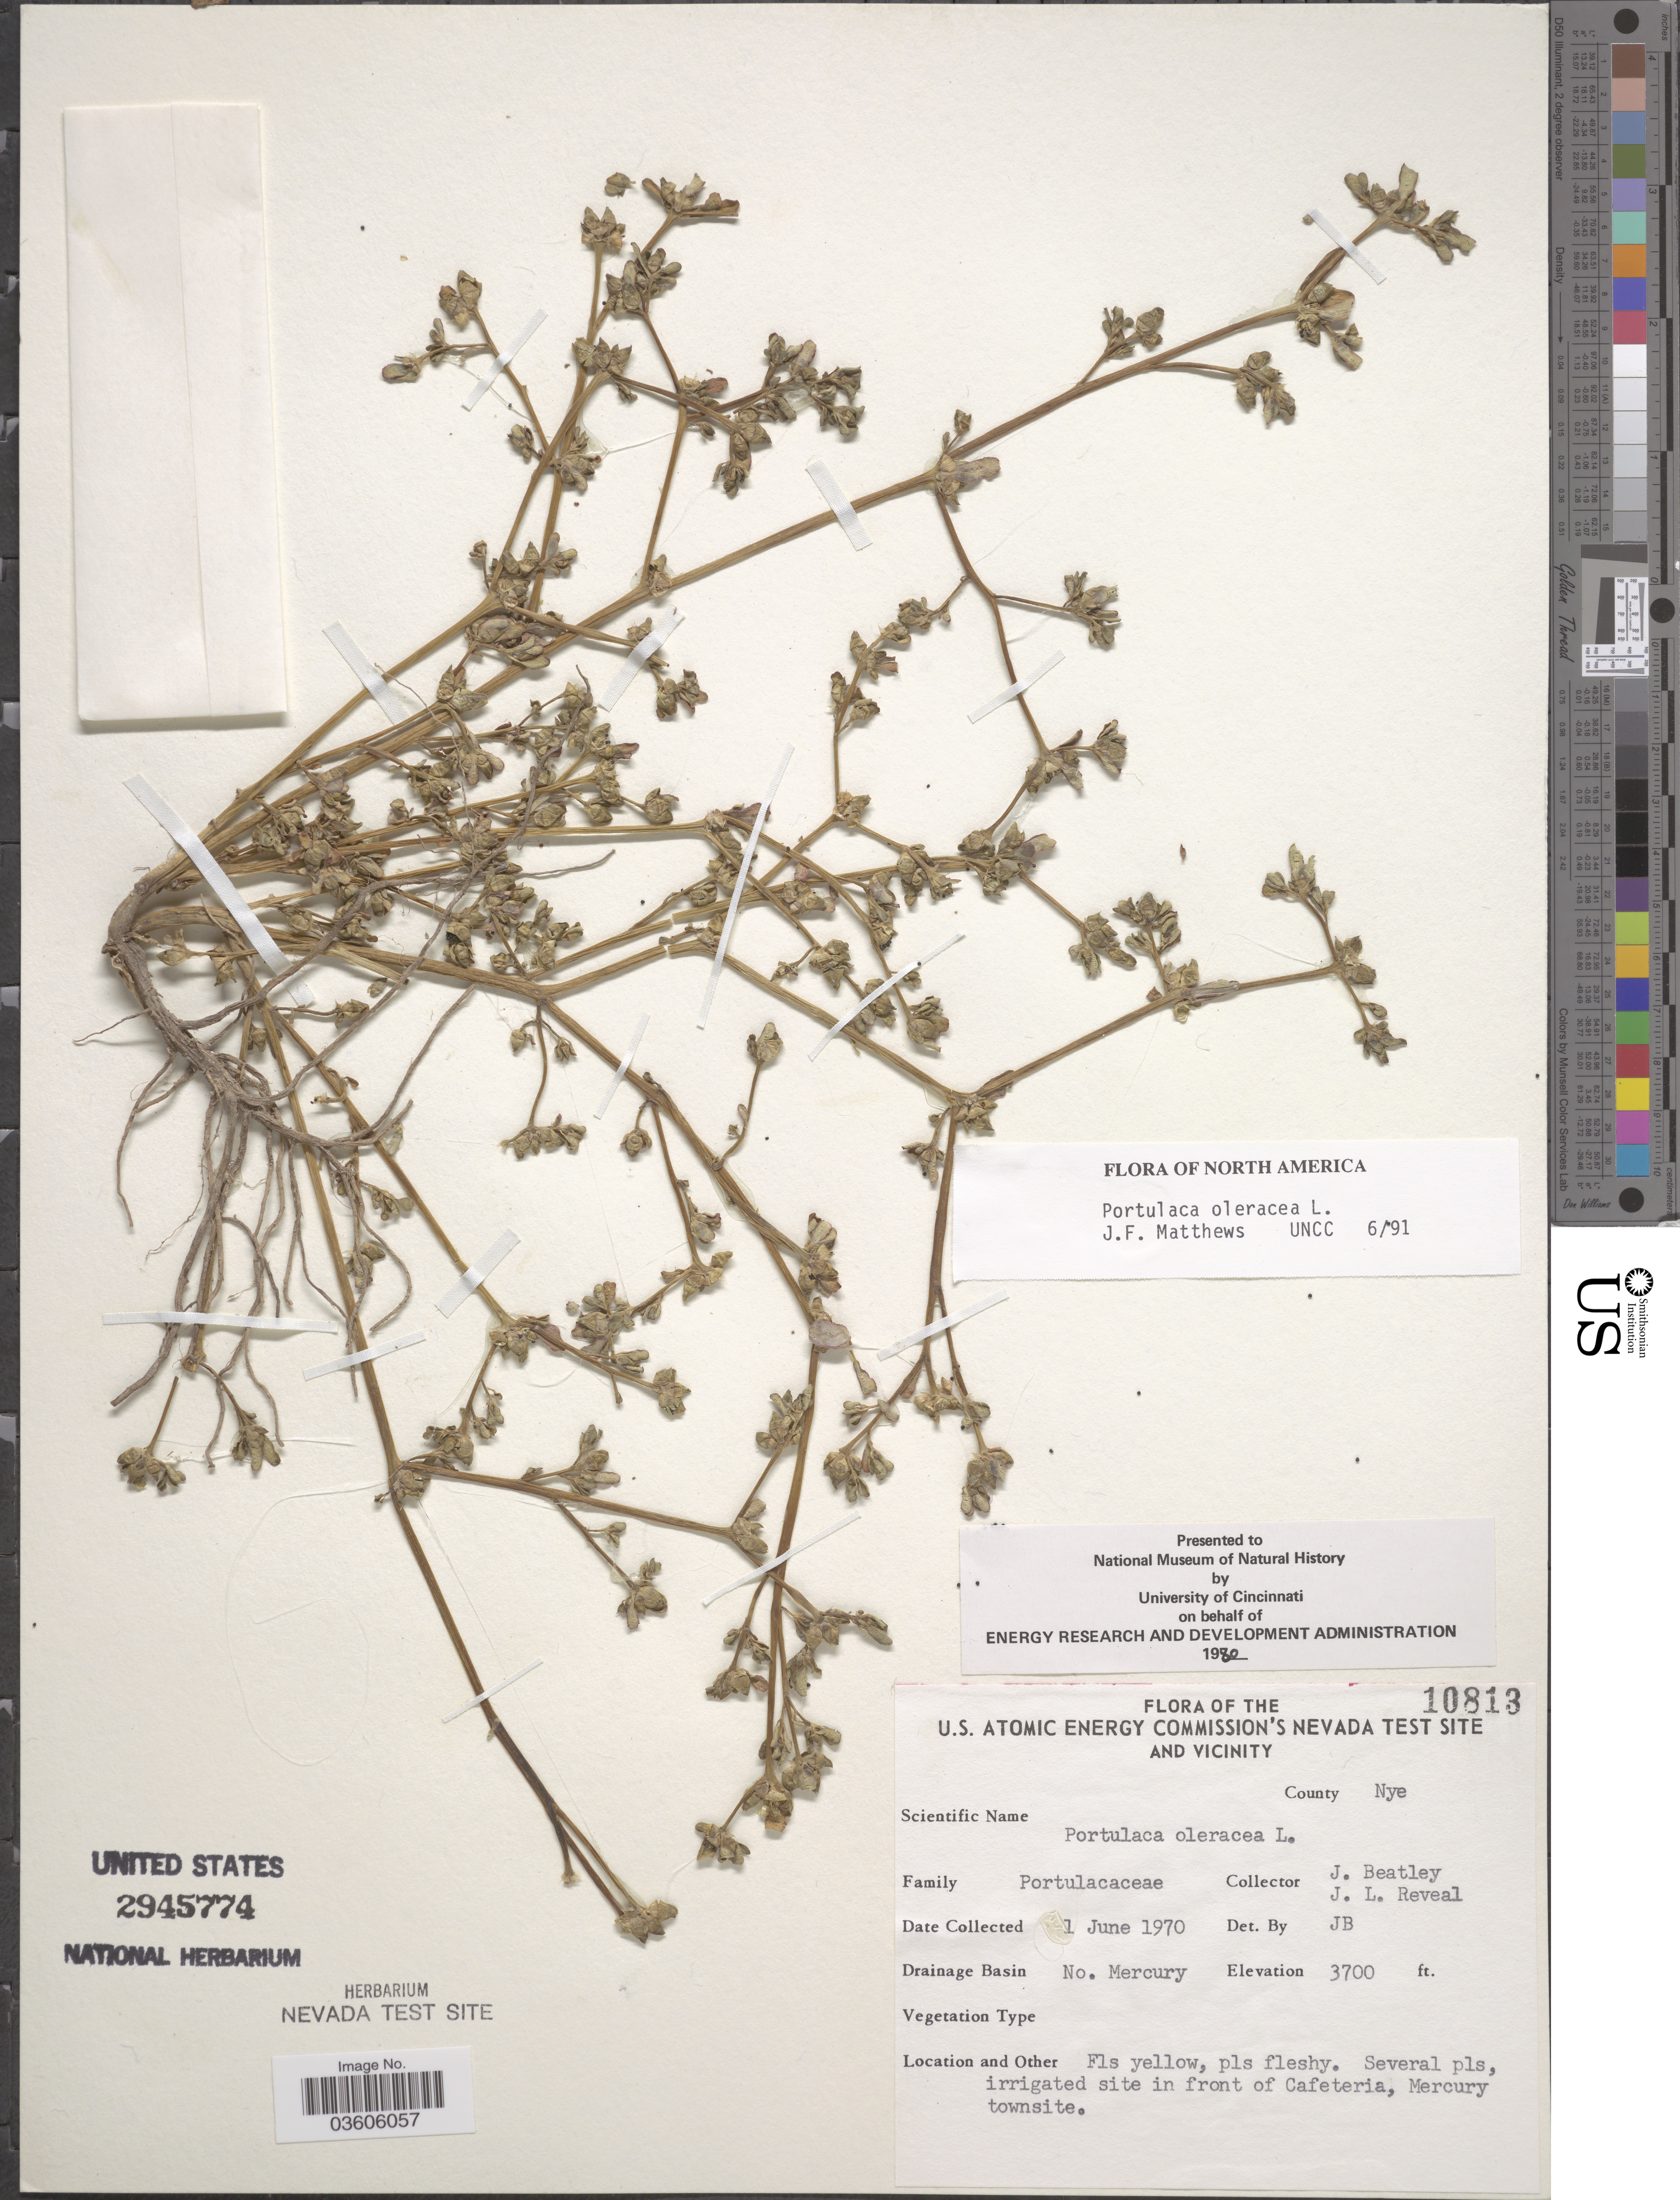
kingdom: Plantae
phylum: Tracheophyta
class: Magnoliopsida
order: Caryophyllales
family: Portulacaceae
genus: Portulaca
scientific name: Portulaca oleracea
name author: L.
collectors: J. C. Beatley & J. L. Reveal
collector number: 10813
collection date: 1970-06-01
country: United States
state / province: Nevada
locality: The U.S. Atomic Energy Commission's Nevada Test Site and Vicinity. County Nye. Drainage Basin No. Mercury. Irrigated site in front of Cafeteria, Mercury townsite.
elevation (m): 1128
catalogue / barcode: US 2945774